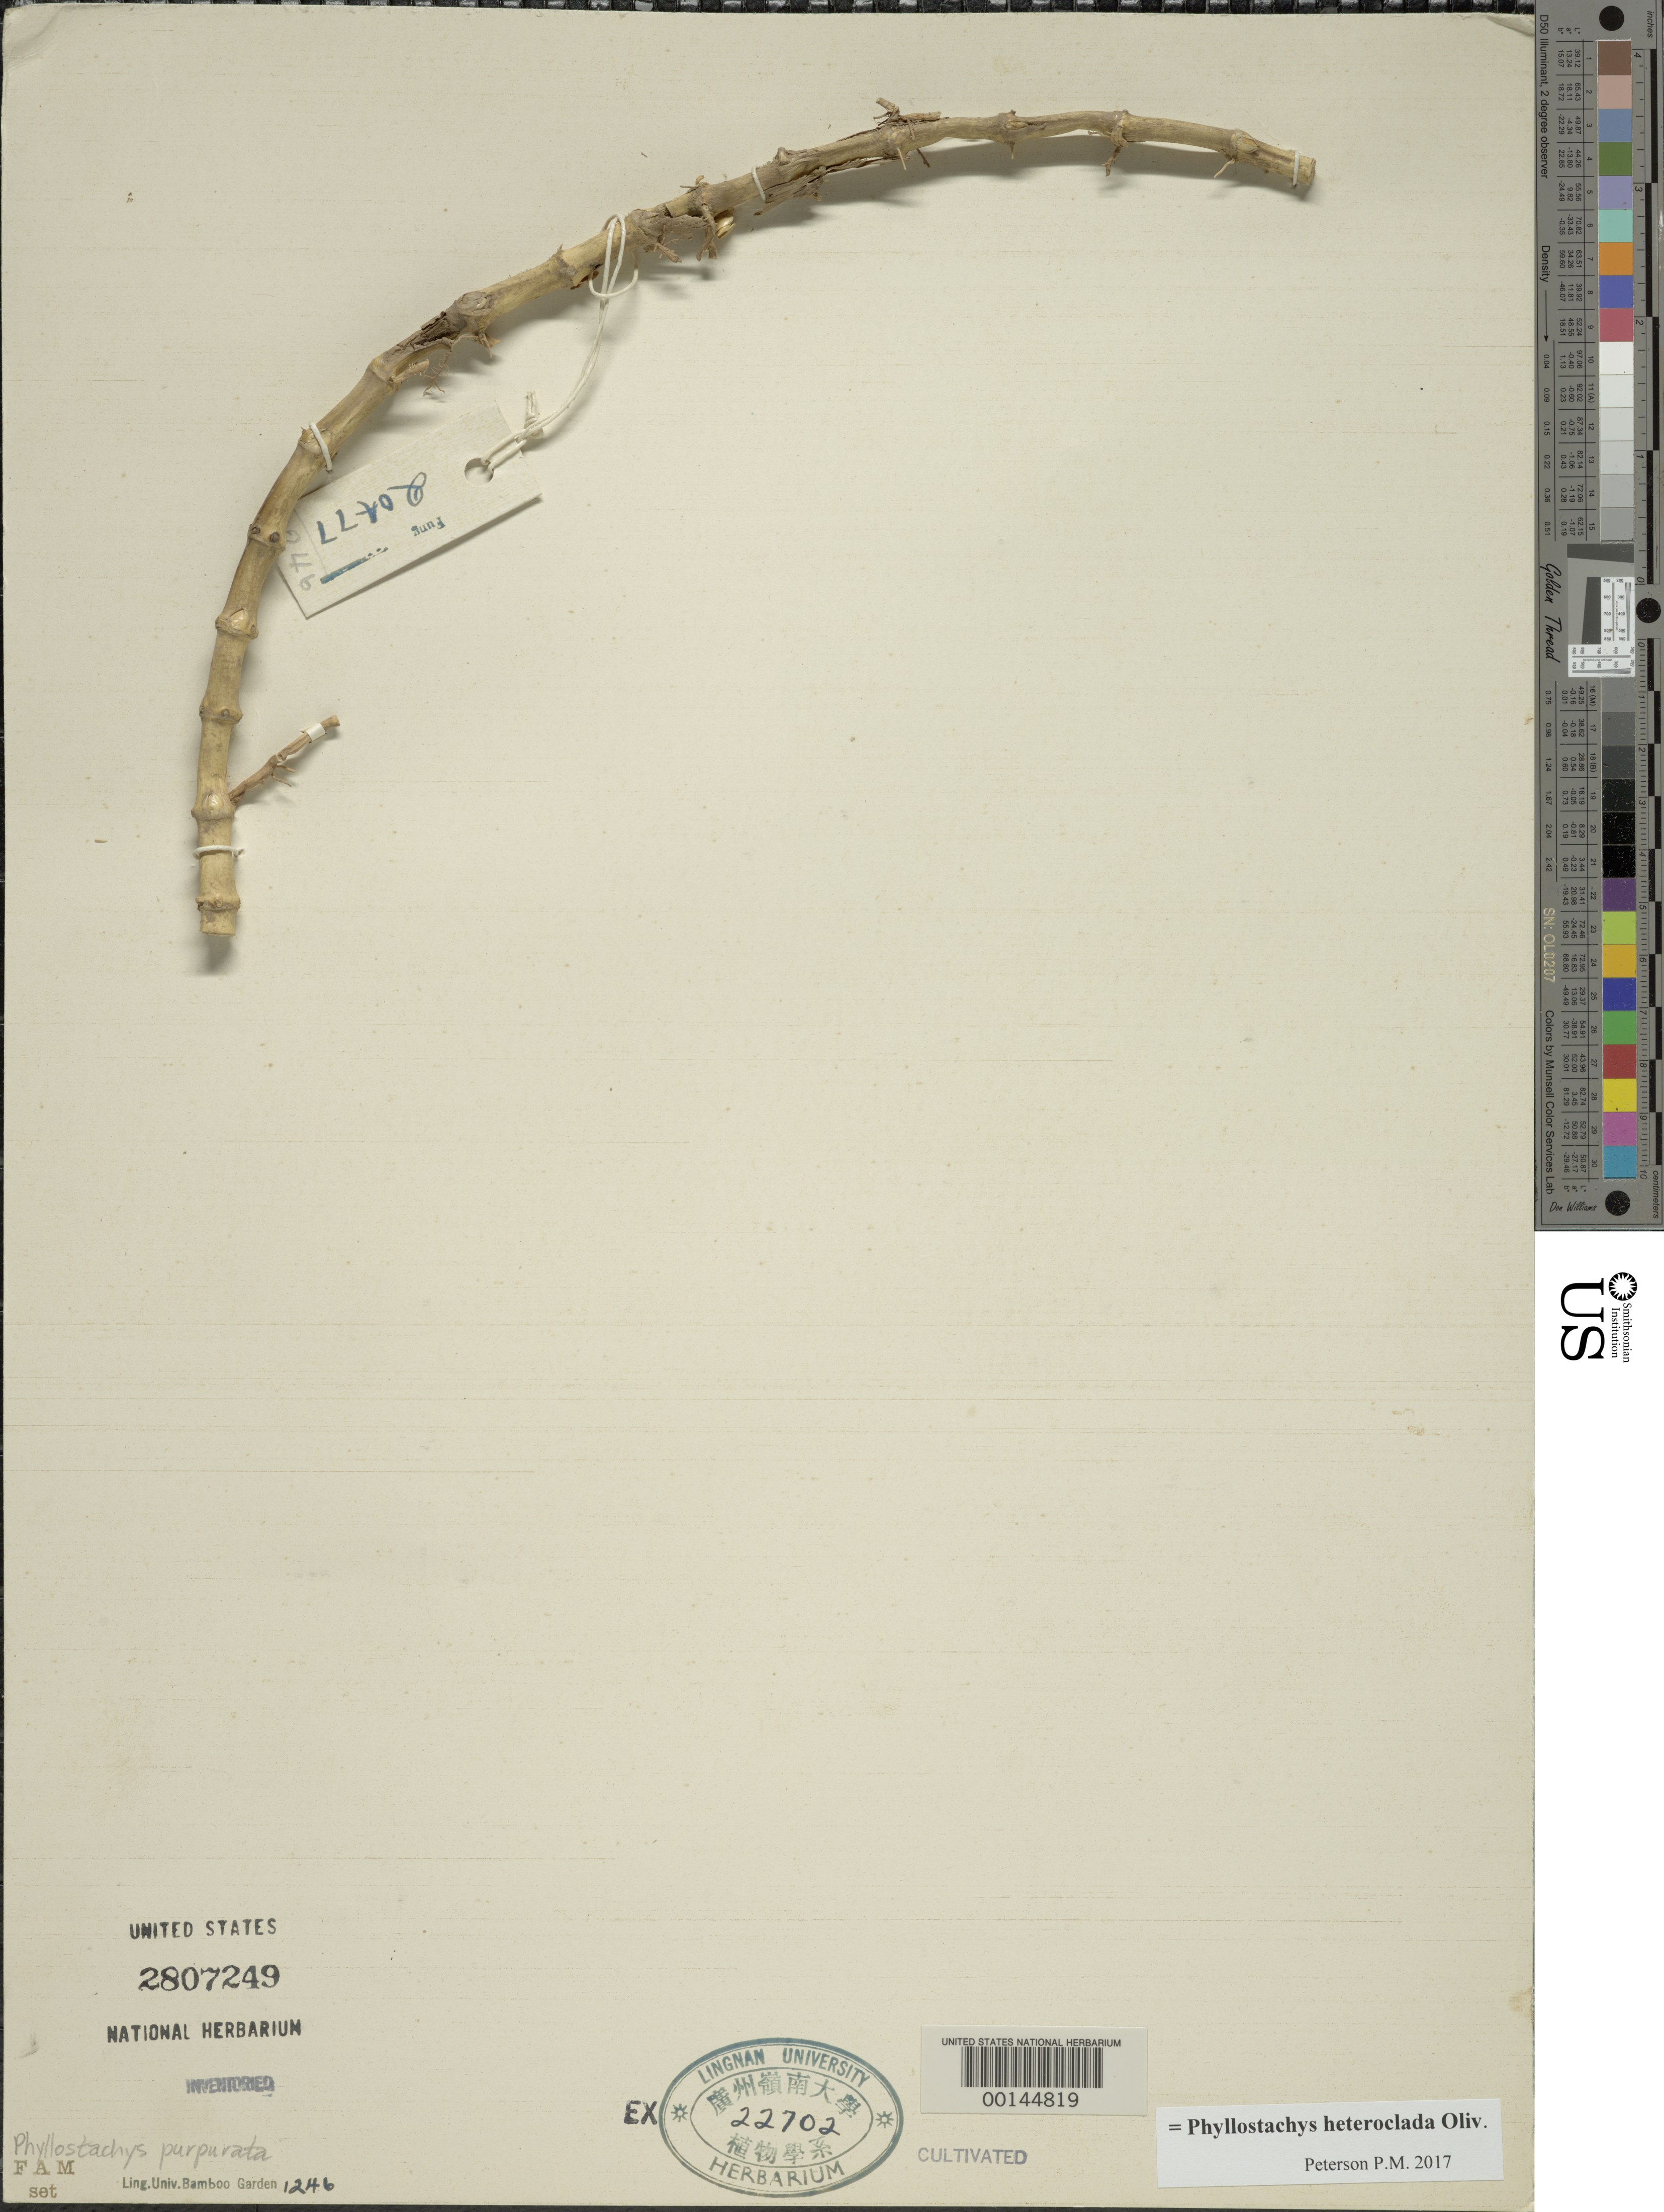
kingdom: Plantae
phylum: Tracheophyta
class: Liliopsida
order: Poales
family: Poaceae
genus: Phyllostachys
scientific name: Phyllostachys heteroclada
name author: Oliv.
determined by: Poaceae Reorganization Project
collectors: H. L. Fung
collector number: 20477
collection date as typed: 19 Dec 1932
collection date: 1932-12-19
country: China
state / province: Guangdong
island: Honam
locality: Honan, p'an-yu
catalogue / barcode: US 2807249